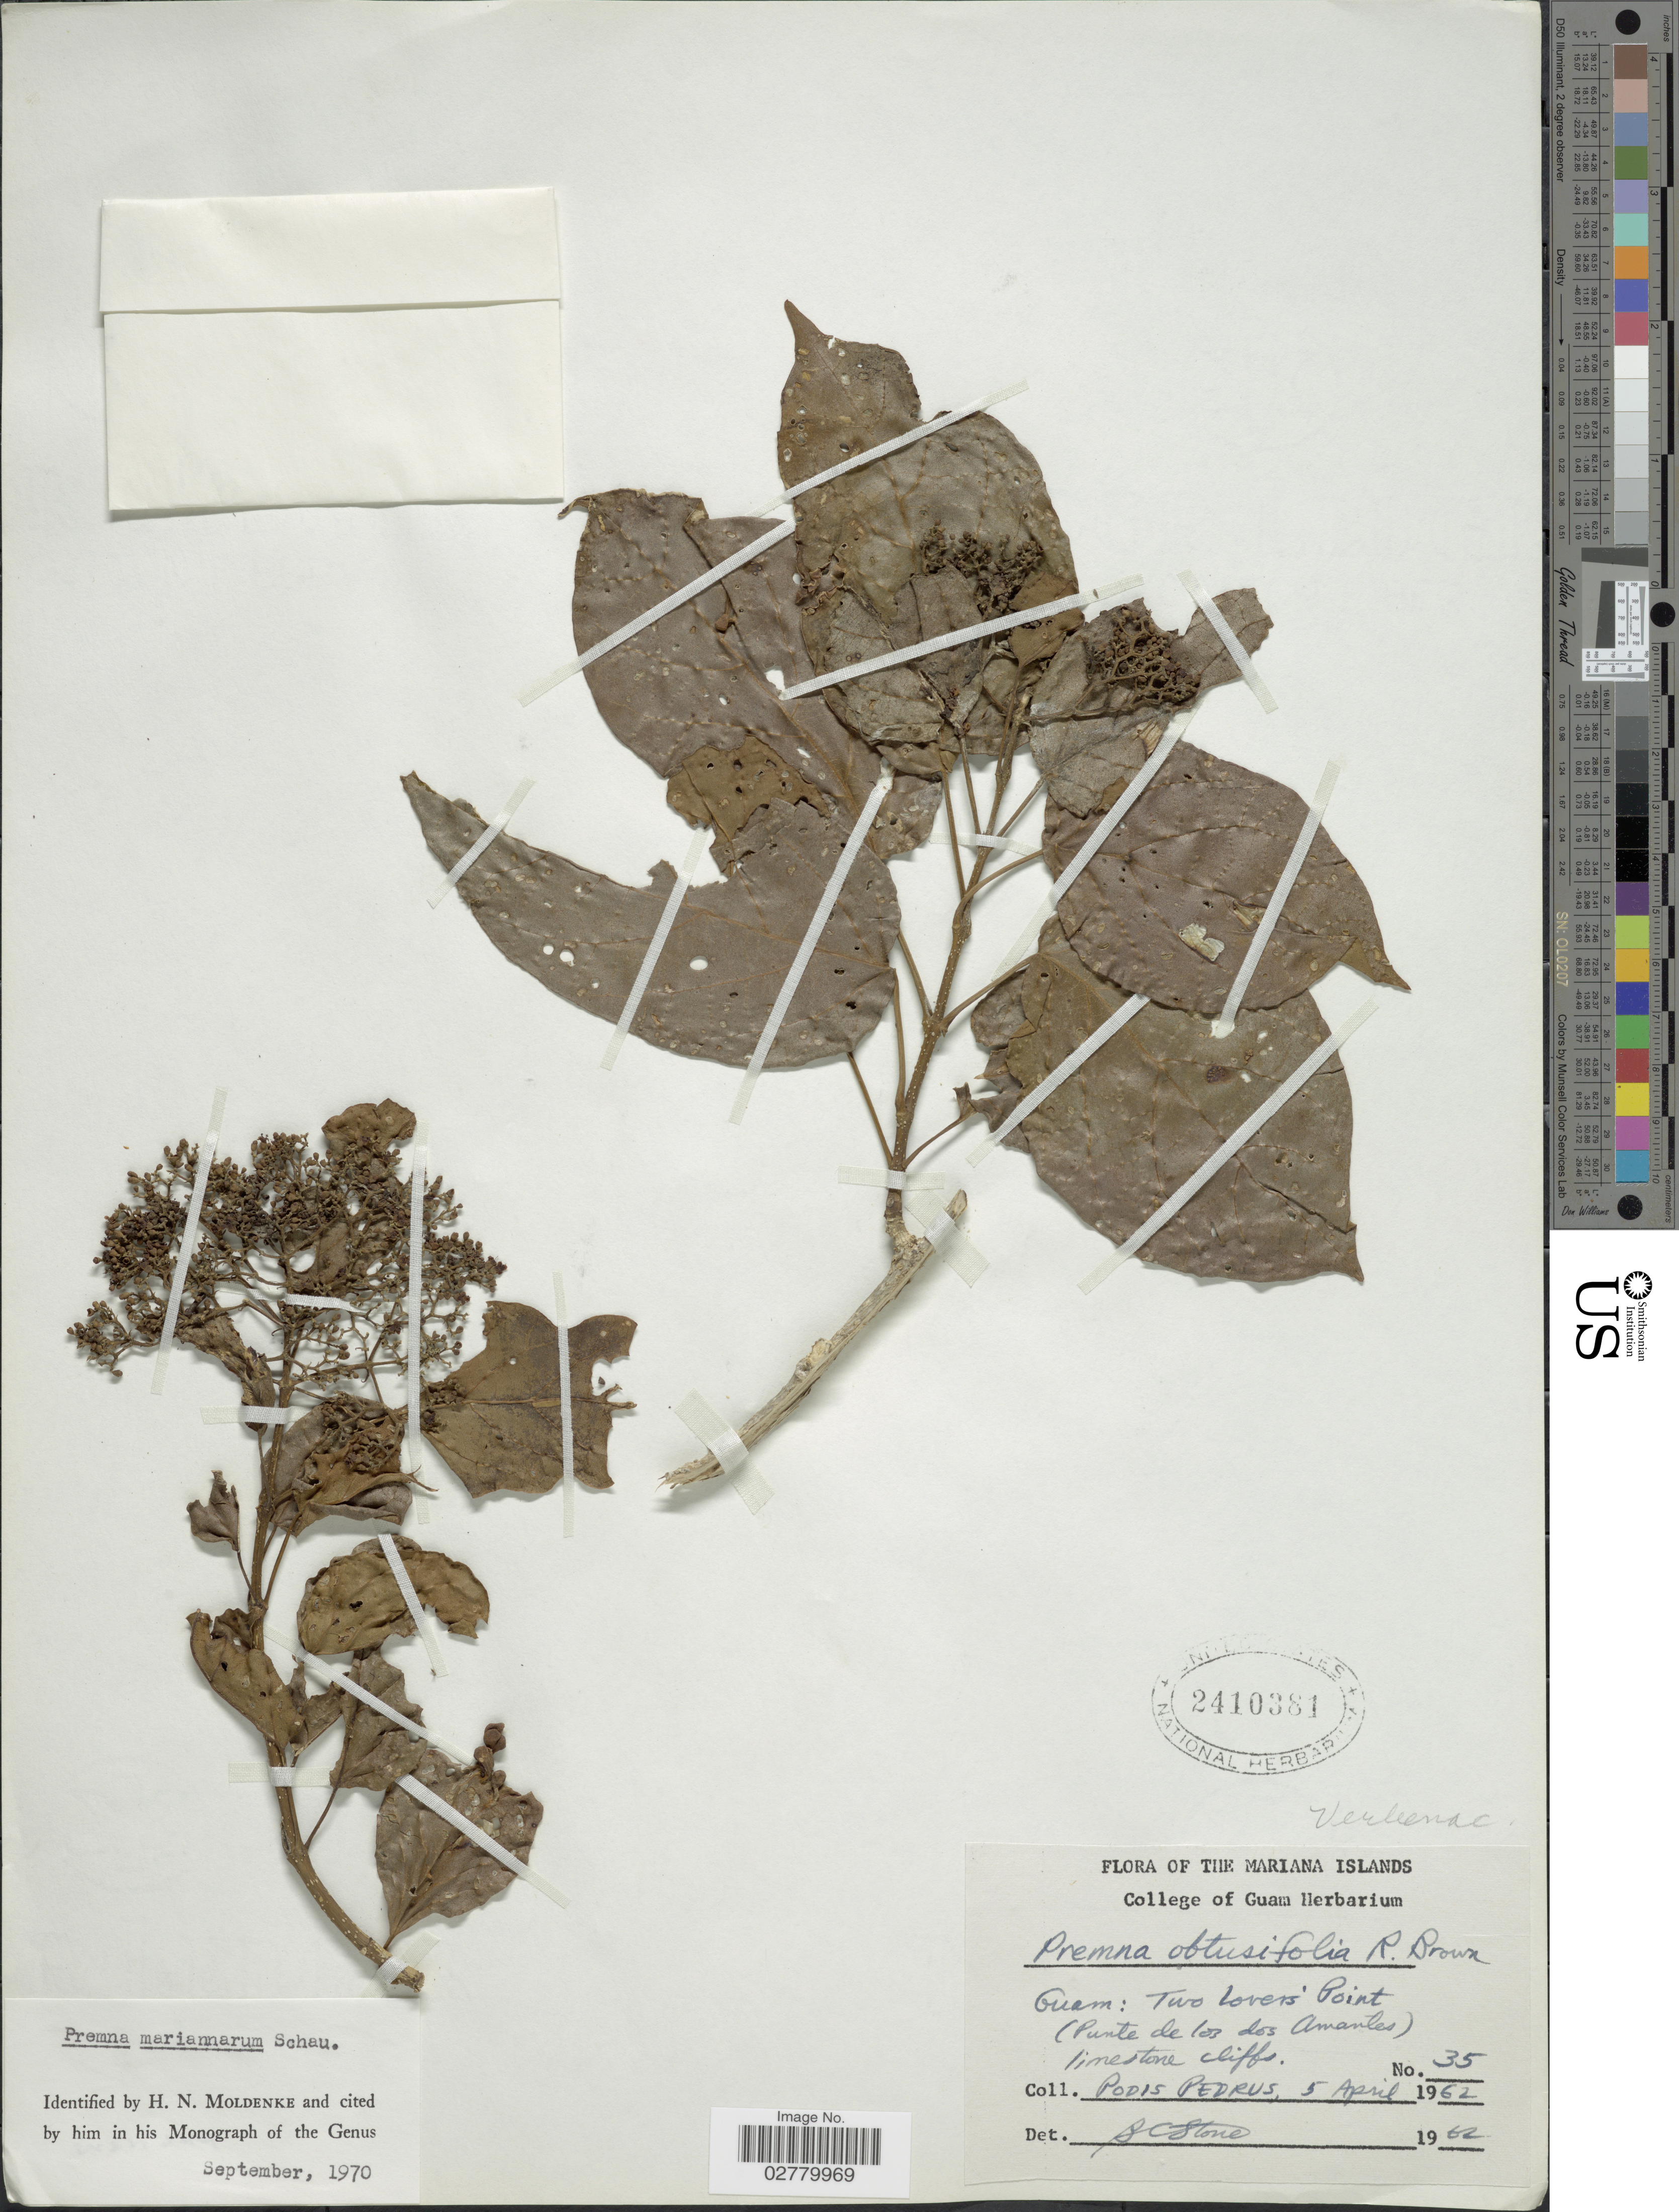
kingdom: Plantae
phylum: Tracheophyta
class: Magnoliopsida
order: Lamiales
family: Lamiaceae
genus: Premna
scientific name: Premna mariannarum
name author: Schauer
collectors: P. Pedrus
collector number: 35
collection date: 1962-04-05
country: Guam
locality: The Mariana Islands. Two Lovers' Point (Punte de los dos Amantes).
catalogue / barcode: US 2410381